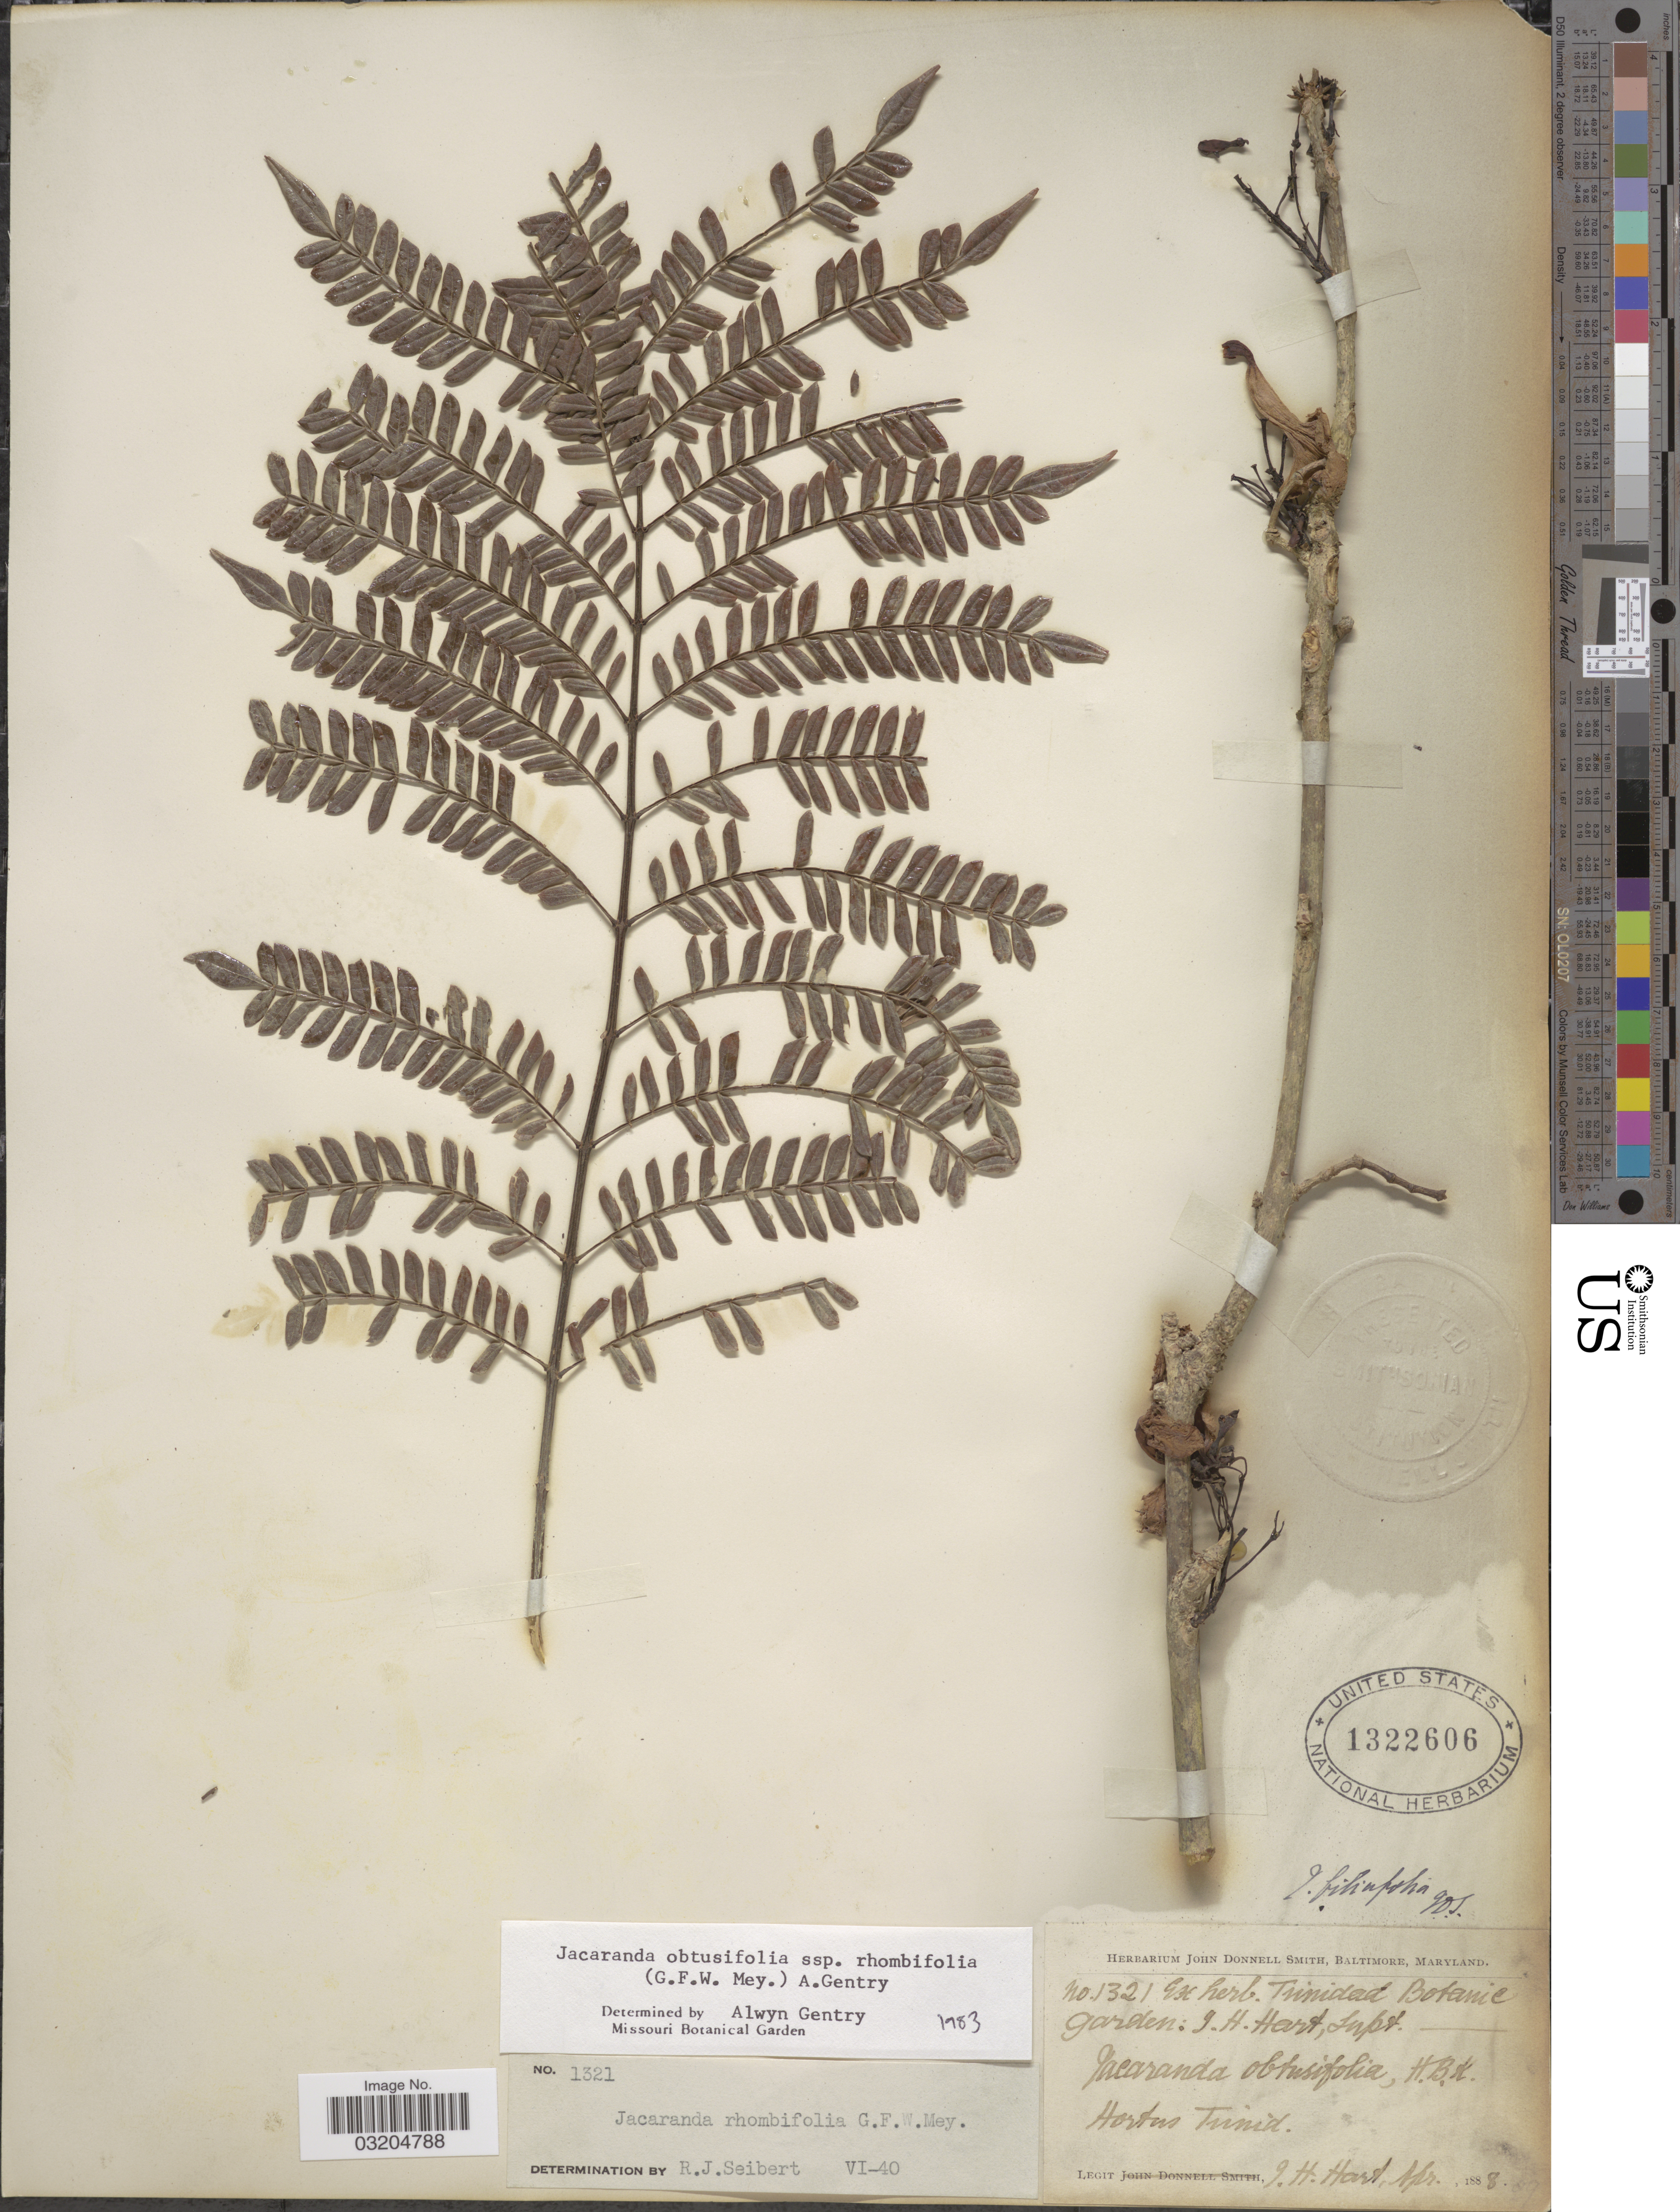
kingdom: Plantae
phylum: Tracheophyta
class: Magnoliopsida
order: Lamiales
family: Bignoniaceae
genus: Jacaranda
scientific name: Jacaranda obtusifolia subsp. rhombifolia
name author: (G. Mey.) A.H. Gentry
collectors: J. H. Hart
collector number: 1321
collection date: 1888-04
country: Trinidad and Tobago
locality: Hortus Trinid.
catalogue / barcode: US 1322606